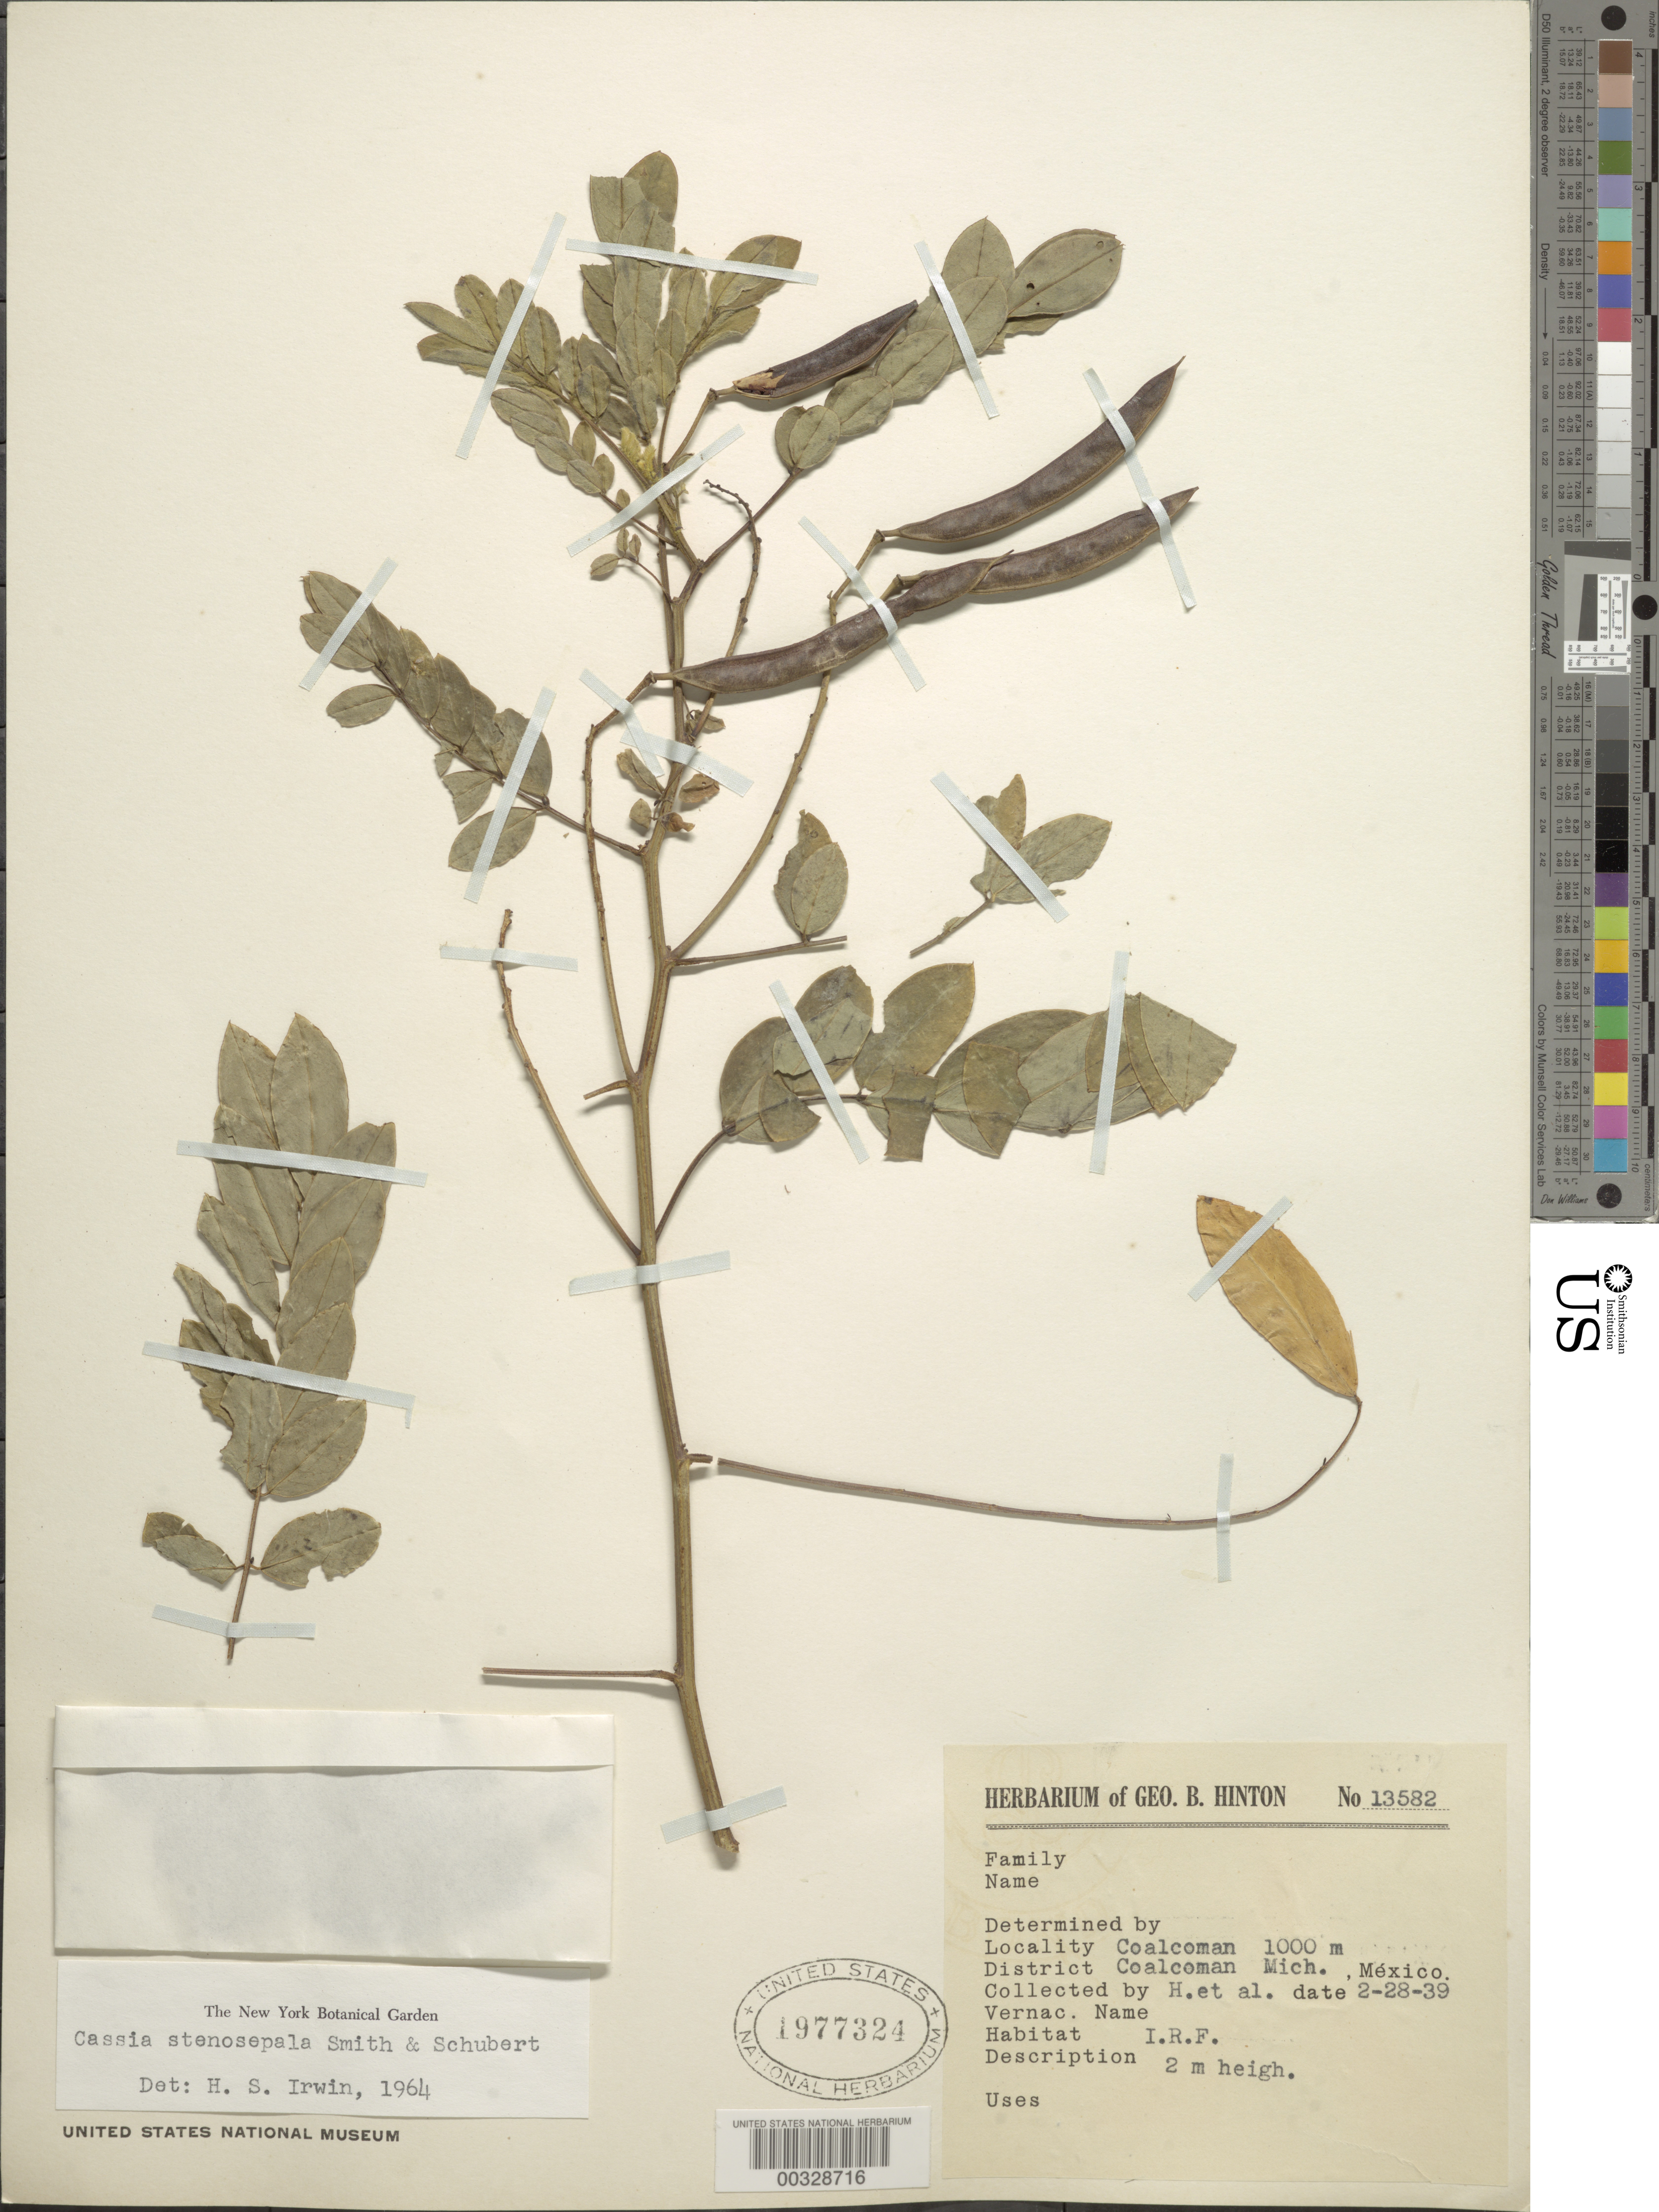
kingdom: Plantae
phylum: Tracheophyta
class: Magnoliopsida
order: Fabales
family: Fabaceae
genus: Senna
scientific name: Senna foetidissima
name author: (Ruiz & Pav. ex G. Don) H.S. Irwin & Barneby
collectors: G. B. Hinton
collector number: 13582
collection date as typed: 28 Feb 1939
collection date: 1939-02-28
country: Mexico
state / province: Michoacán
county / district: Coalcomán De Vazquez Pallares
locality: Coalcomán Mun. (?), Coalcomán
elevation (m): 1000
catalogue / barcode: US 1977324